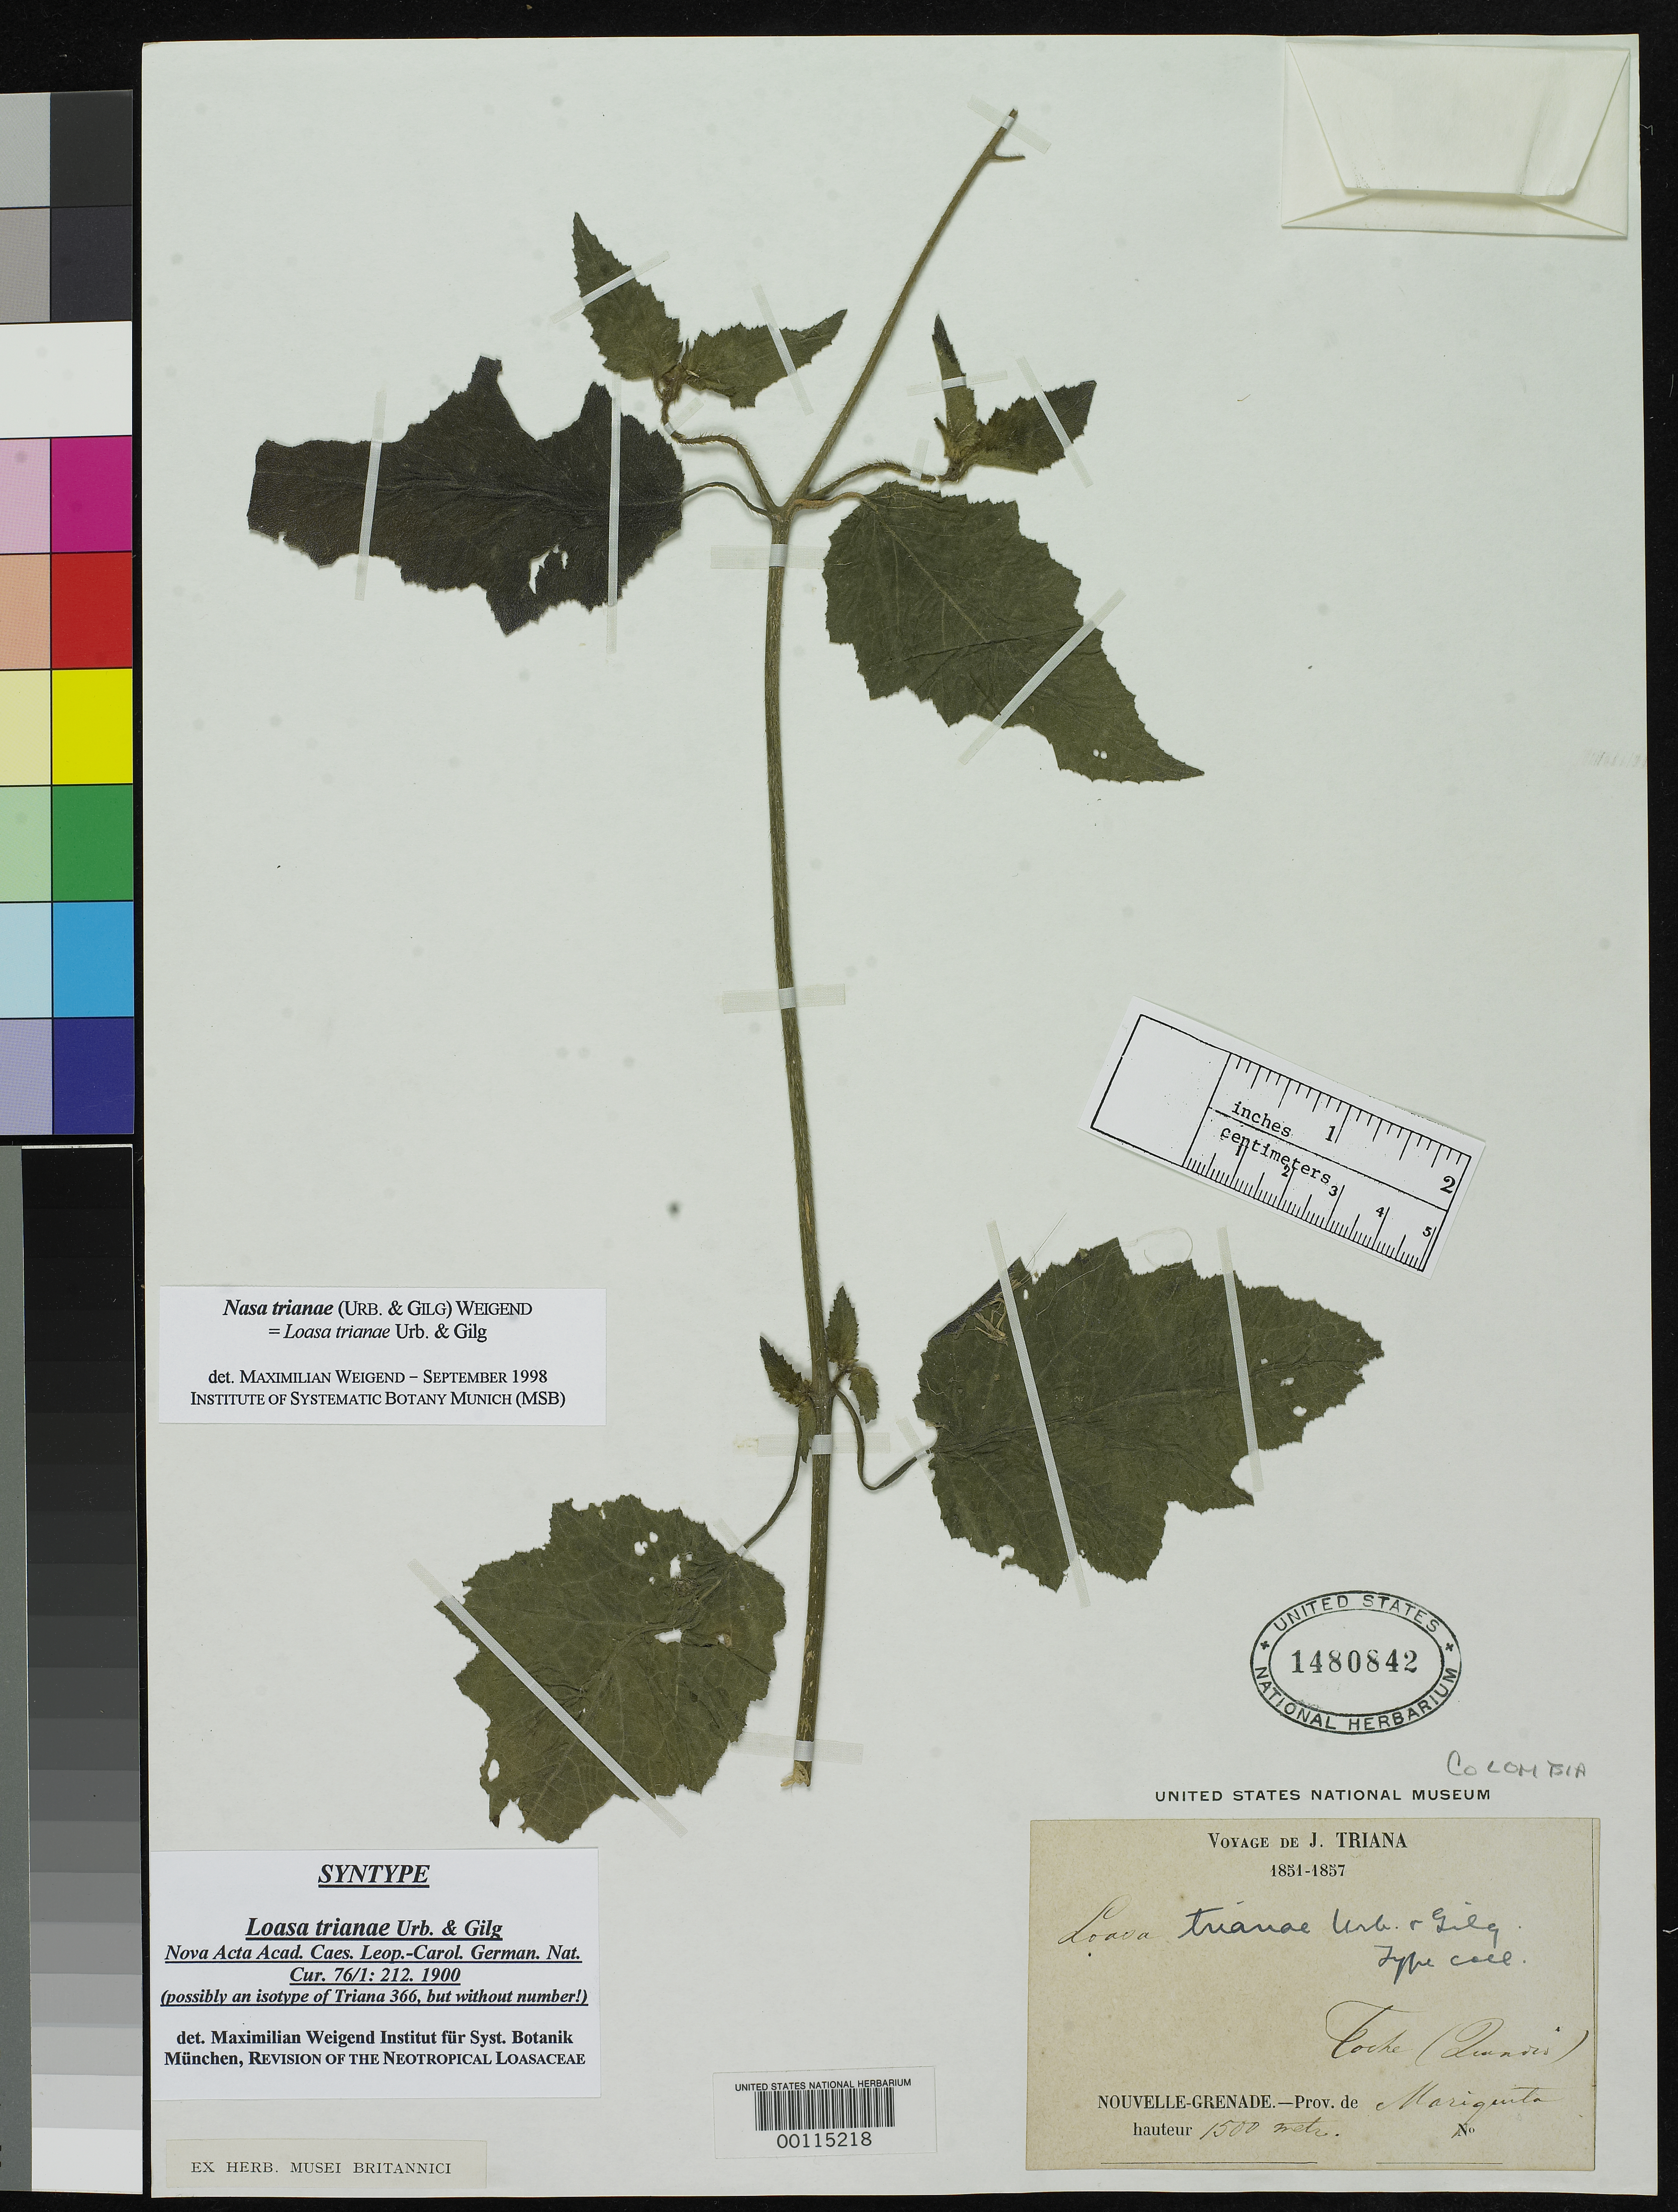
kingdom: Plantae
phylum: Tracheophyta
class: Magnoliopsida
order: Cornales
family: Loasaceae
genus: Loasa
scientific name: Loasa trianae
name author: Urb. & Gilg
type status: Isotype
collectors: J. J. Triana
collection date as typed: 1851 to -- --- 1857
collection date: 1851/1857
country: Colombia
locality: Mariqueta.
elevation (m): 1500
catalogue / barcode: US 1480842